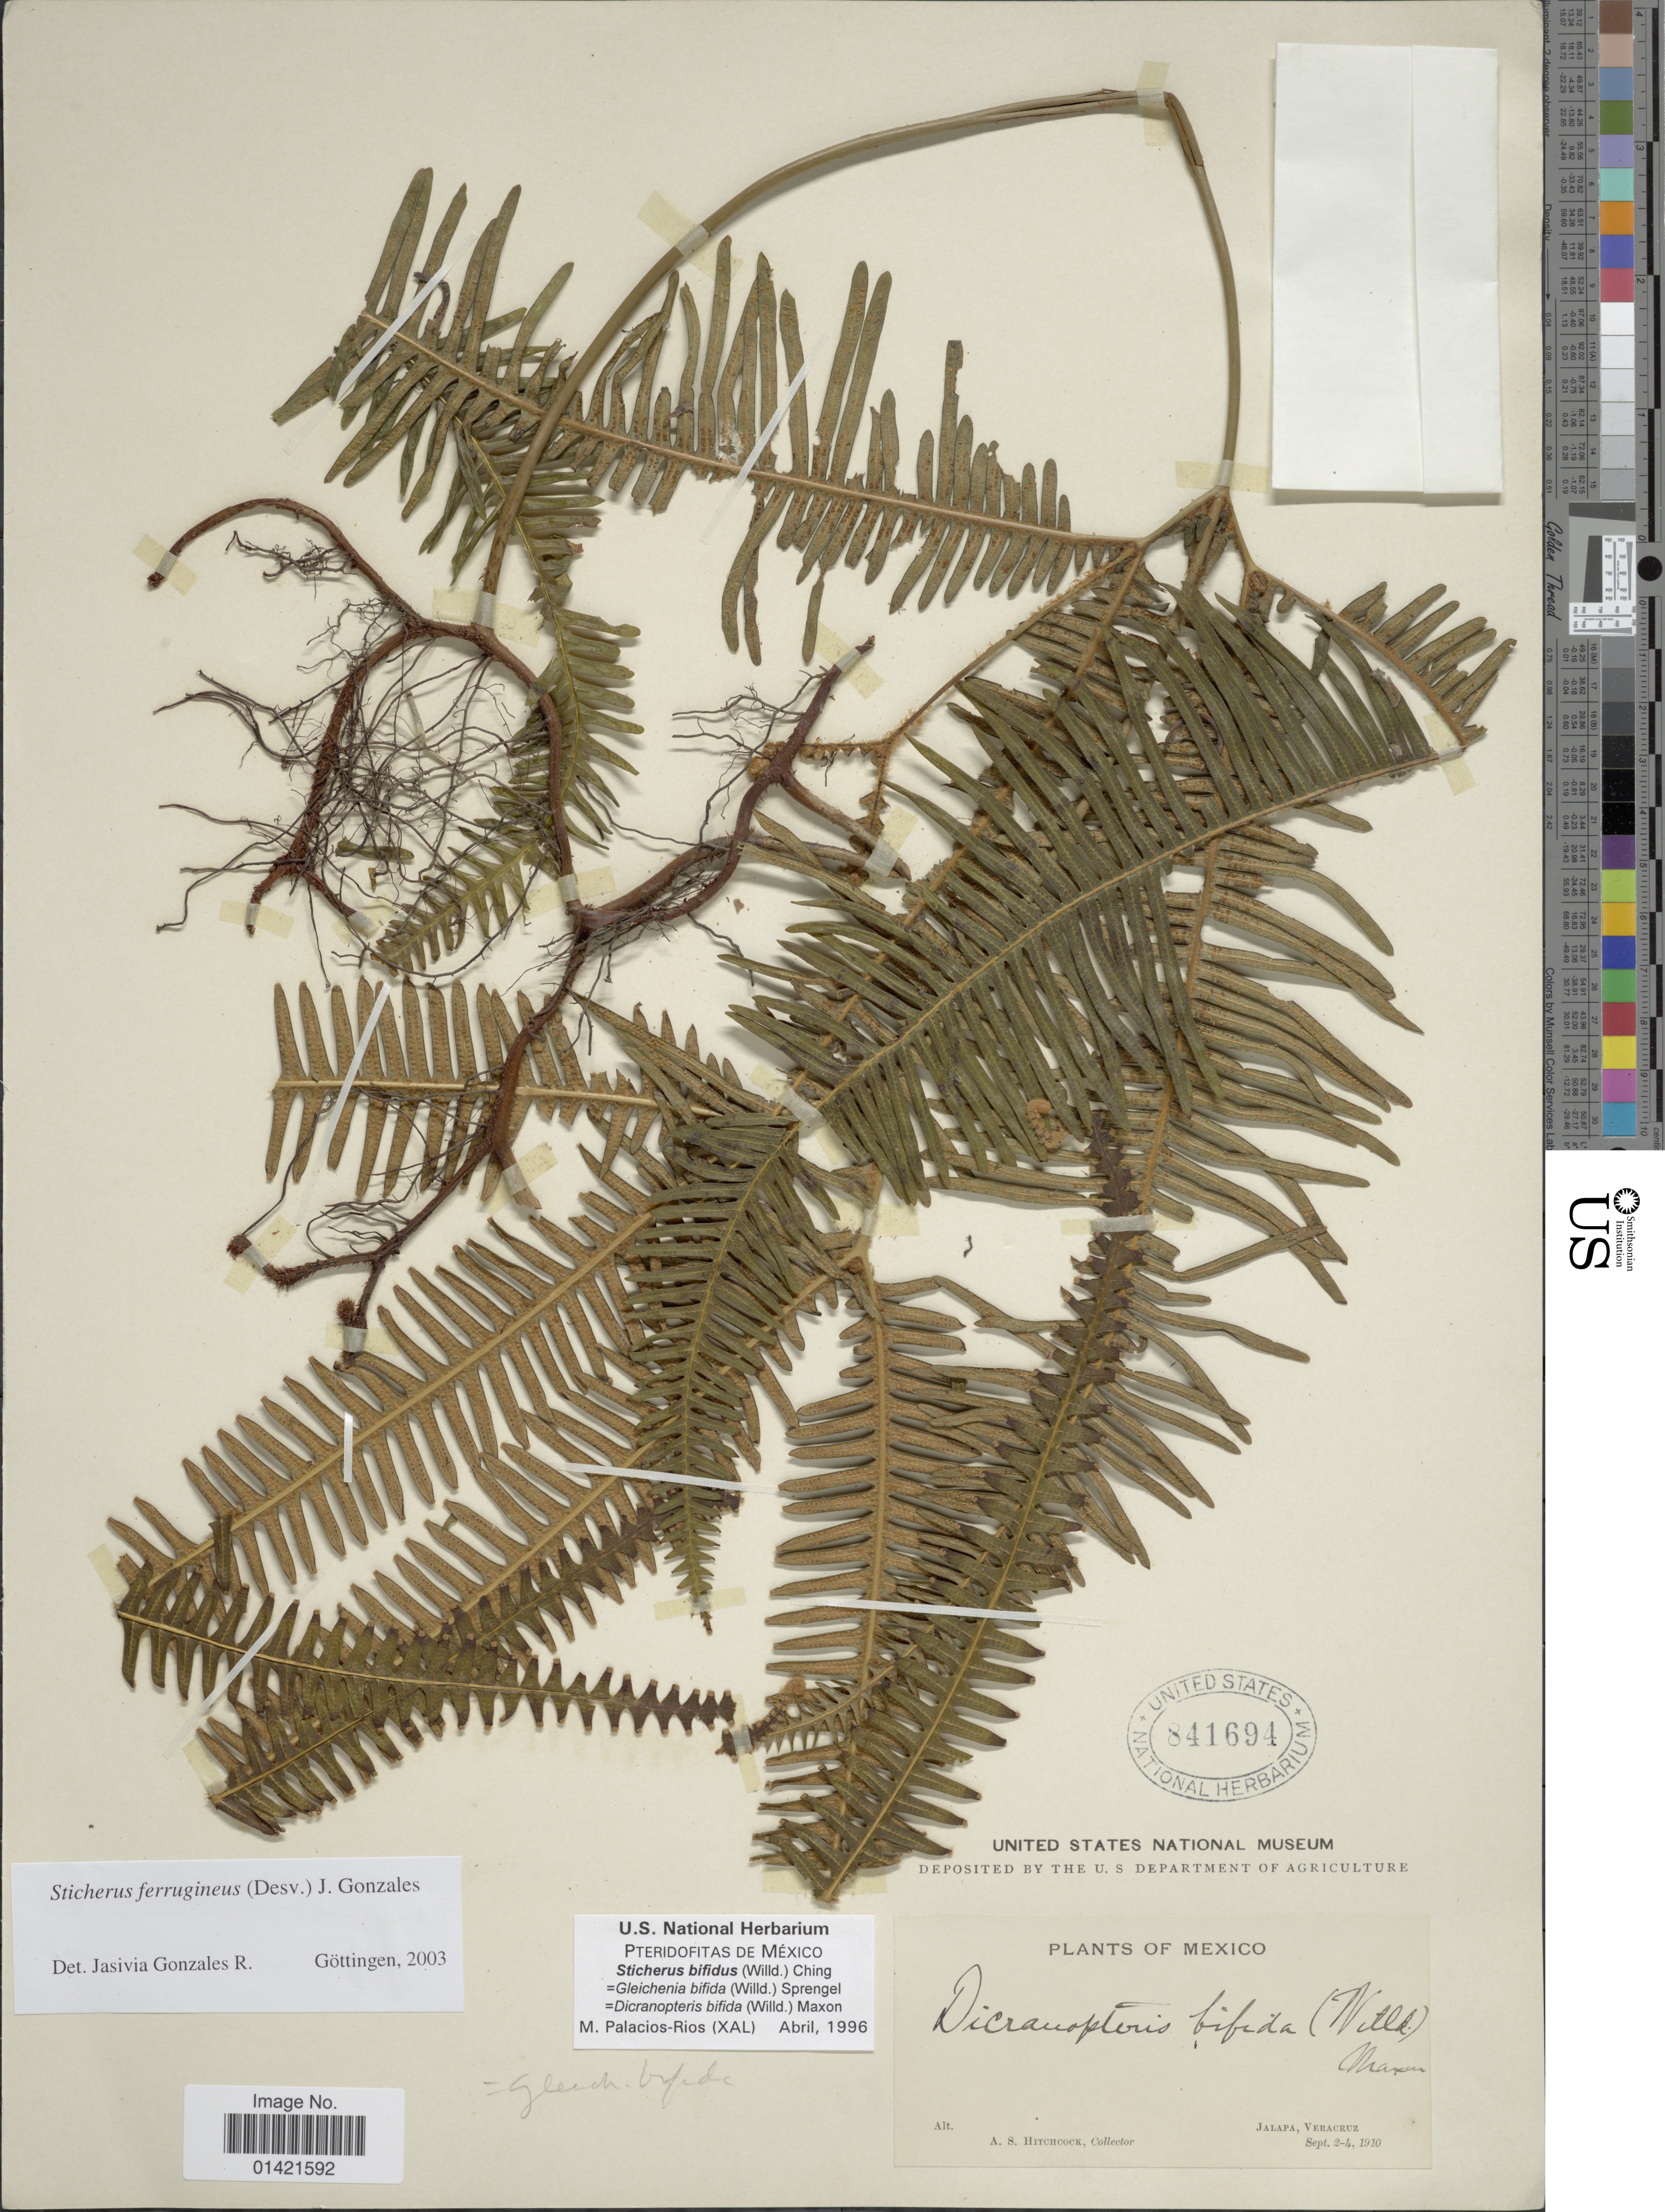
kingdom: Plantae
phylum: Tracheophyta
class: Polypodiopsida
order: Gleicheniales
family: Gleicheniaceae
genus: Sticherus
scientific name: Sticherus ferrugineus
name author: (Desv.) J. Gonzales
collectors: A. S. Hitchcock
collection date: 1910-09-02/1910-09-04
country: Mexico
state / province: Veracruz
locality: Jalapa, Veracruz.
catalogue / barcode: US 841694